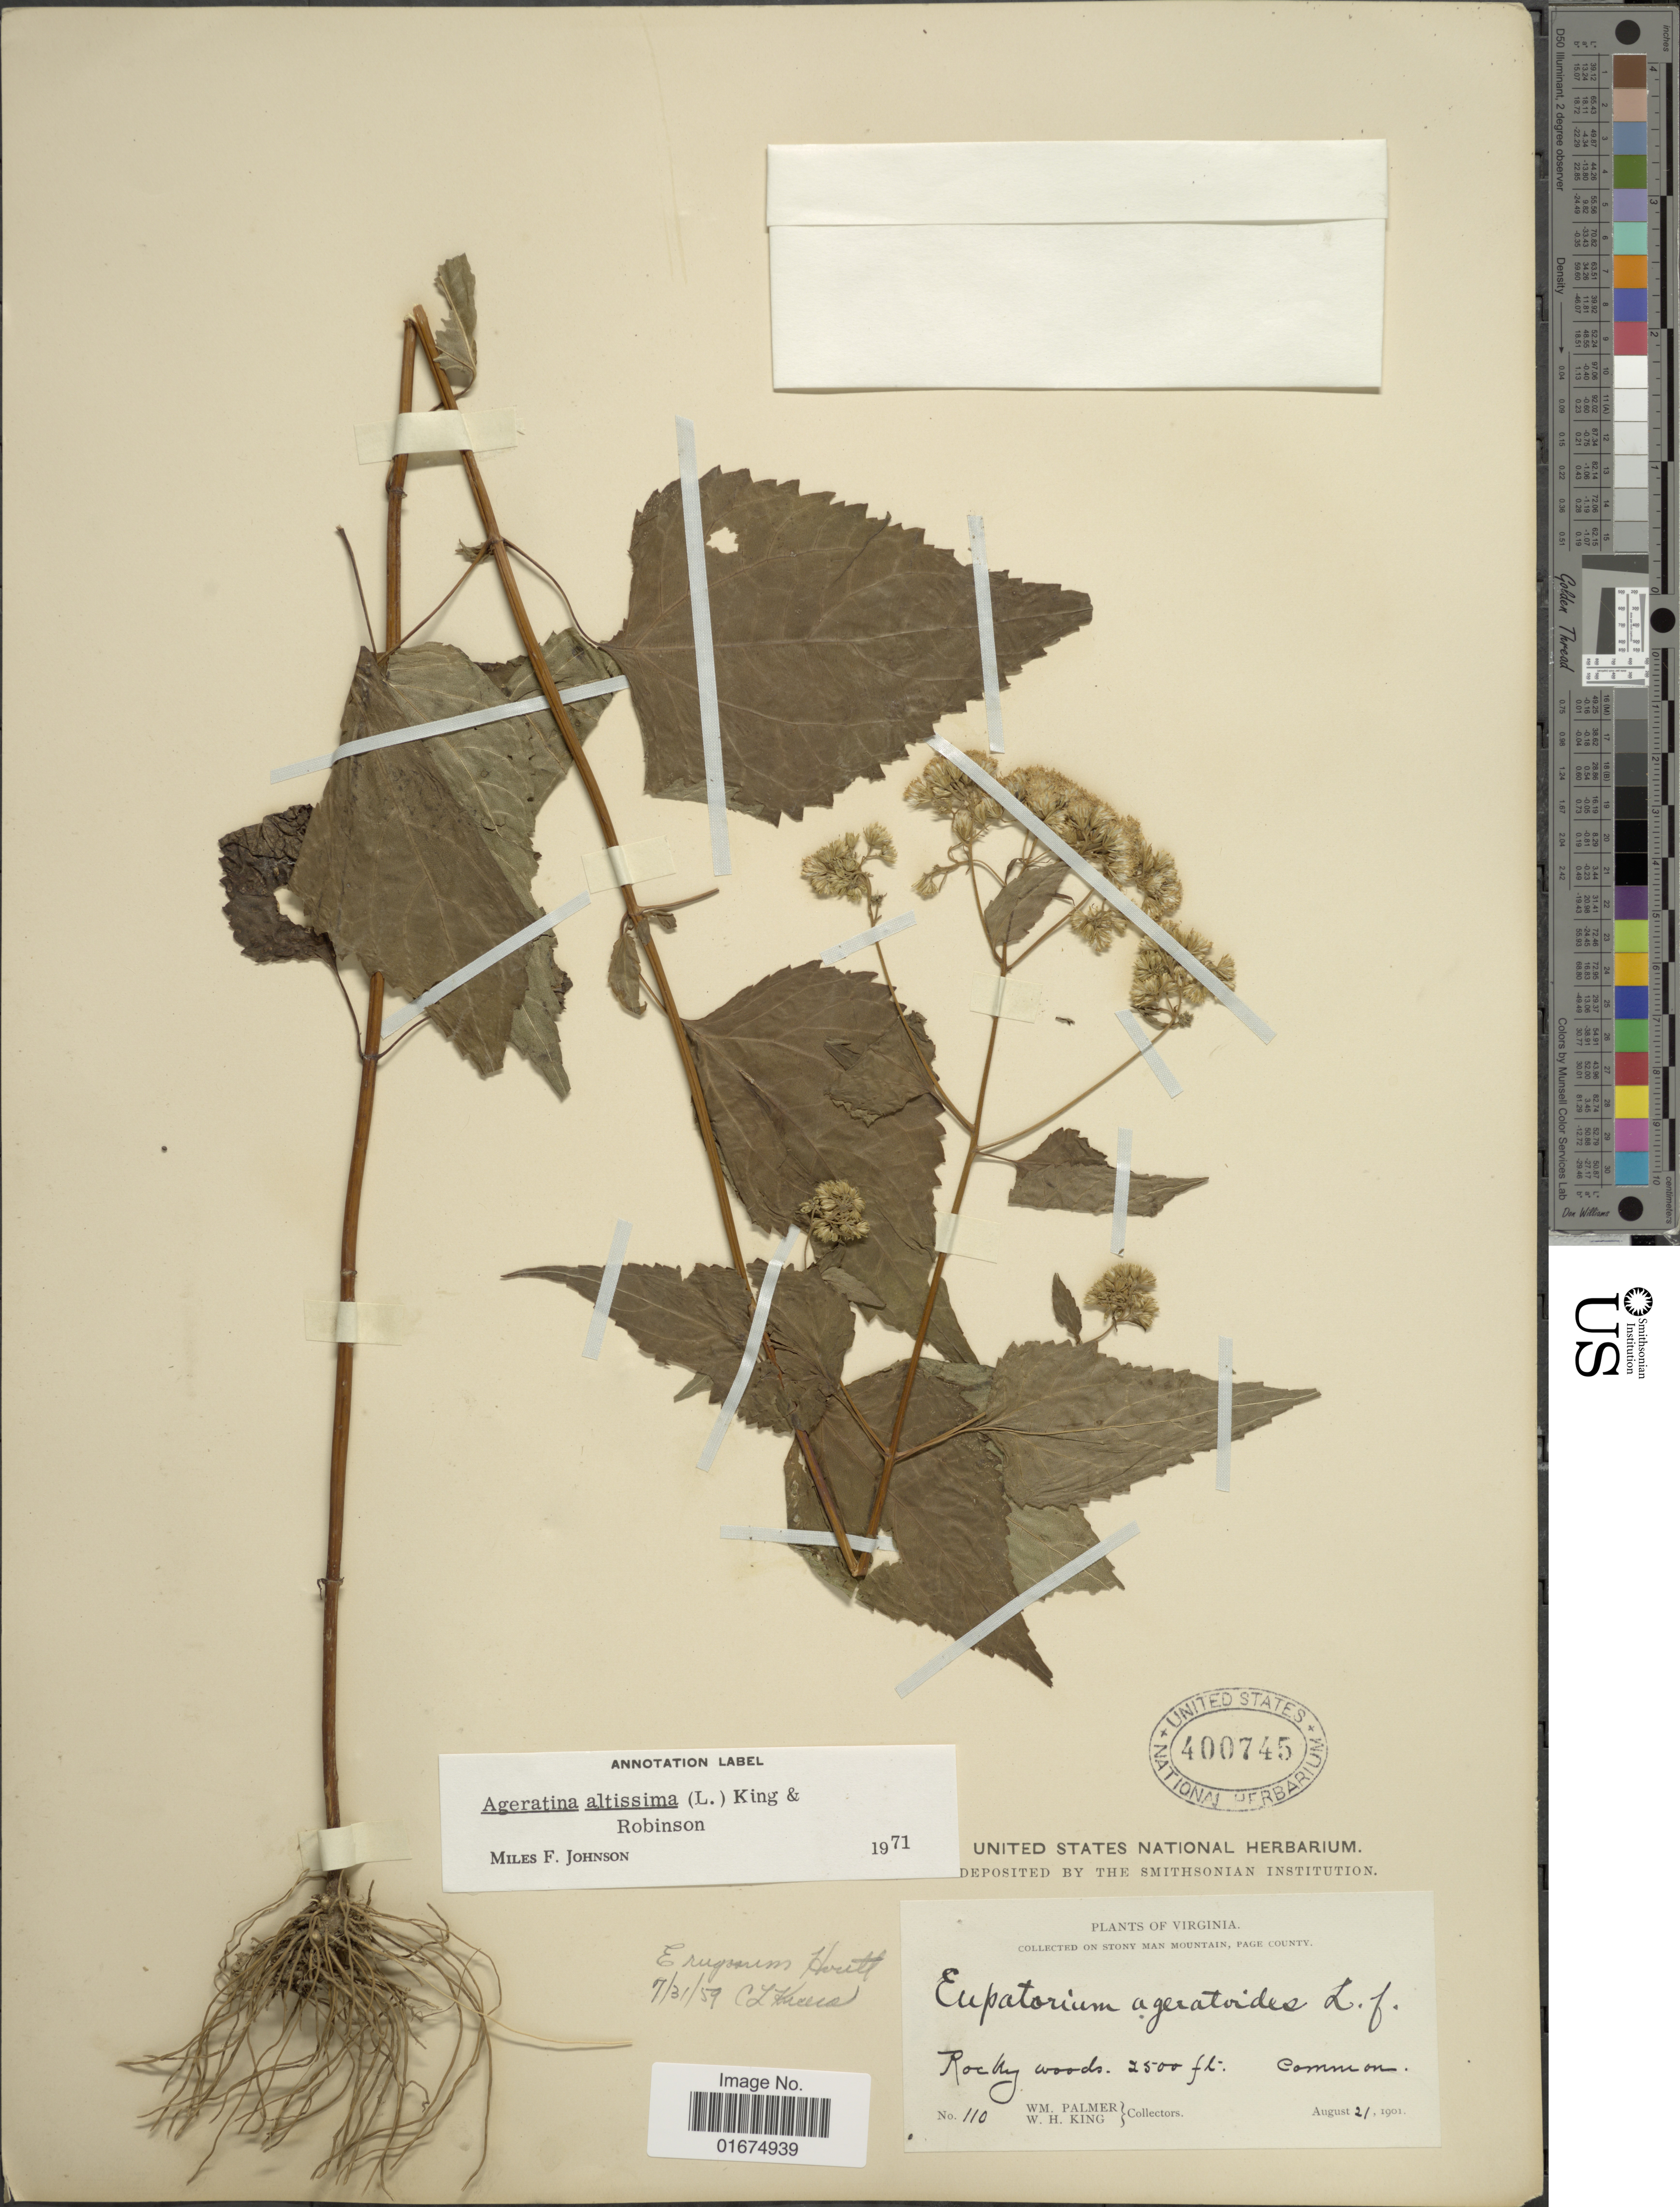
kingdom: Plantae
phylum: Tracheophyta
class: Magnoliopsida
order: Asterales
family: Asteraceae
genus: Ageratina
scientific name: Ageratina altissima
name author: (L.) R.M. King & H. Rob.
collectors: W. Palmer & W. H. King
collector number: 110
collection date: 1901-08-21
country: United States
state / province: Virginia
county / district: Page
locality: On Stony Man Mountain, Rocky woods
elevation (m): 762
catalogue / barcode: US 400745